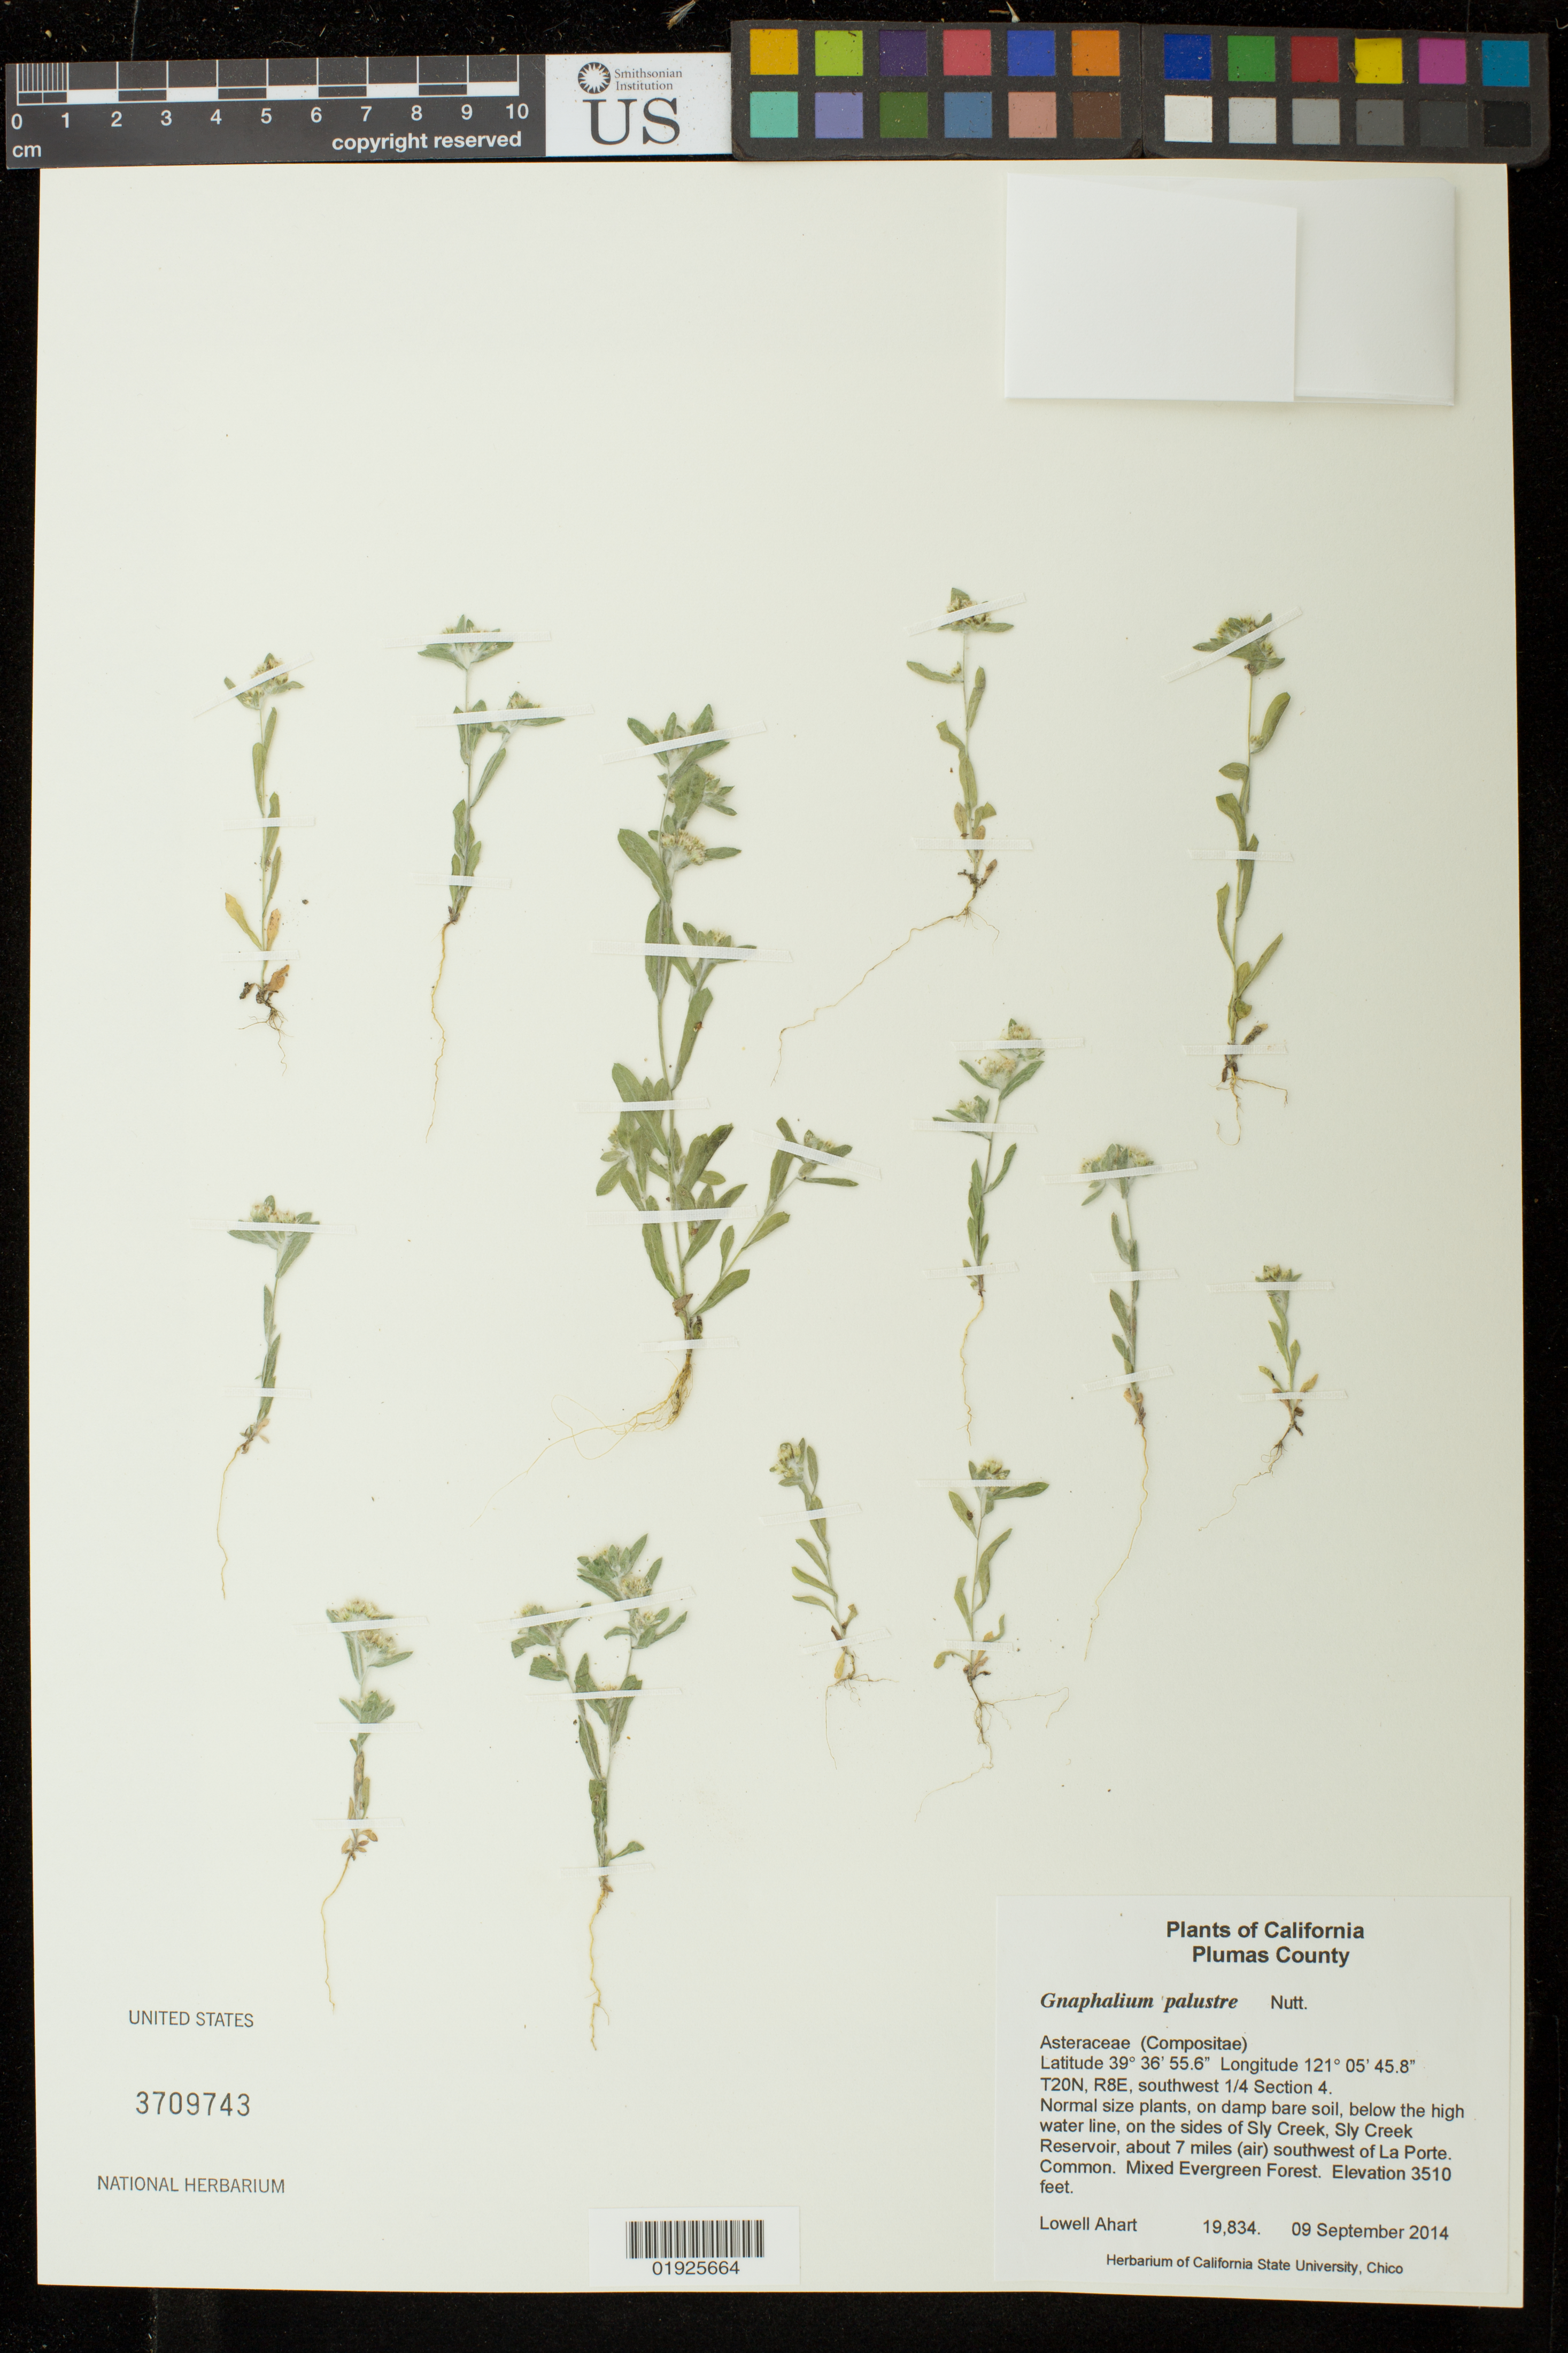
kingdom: Plantae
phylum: Tracheophyta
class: Magnoliopsida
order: Asterales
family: Asteraceae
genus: Gnaphalium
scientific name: Gnaphalium palustre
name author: Nutt.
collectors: L. Ahart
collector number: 19834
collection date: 2014-09-09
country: United States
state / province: California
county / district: Plumas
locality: Below the high water line, on the west side of Sly Creek, Sly Creek Reservoir, about 7 miles (air) southwest of La Porte.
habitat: On damp bare soil. Mixed evergreen forest.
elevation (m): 1070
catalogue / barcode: US 3709743